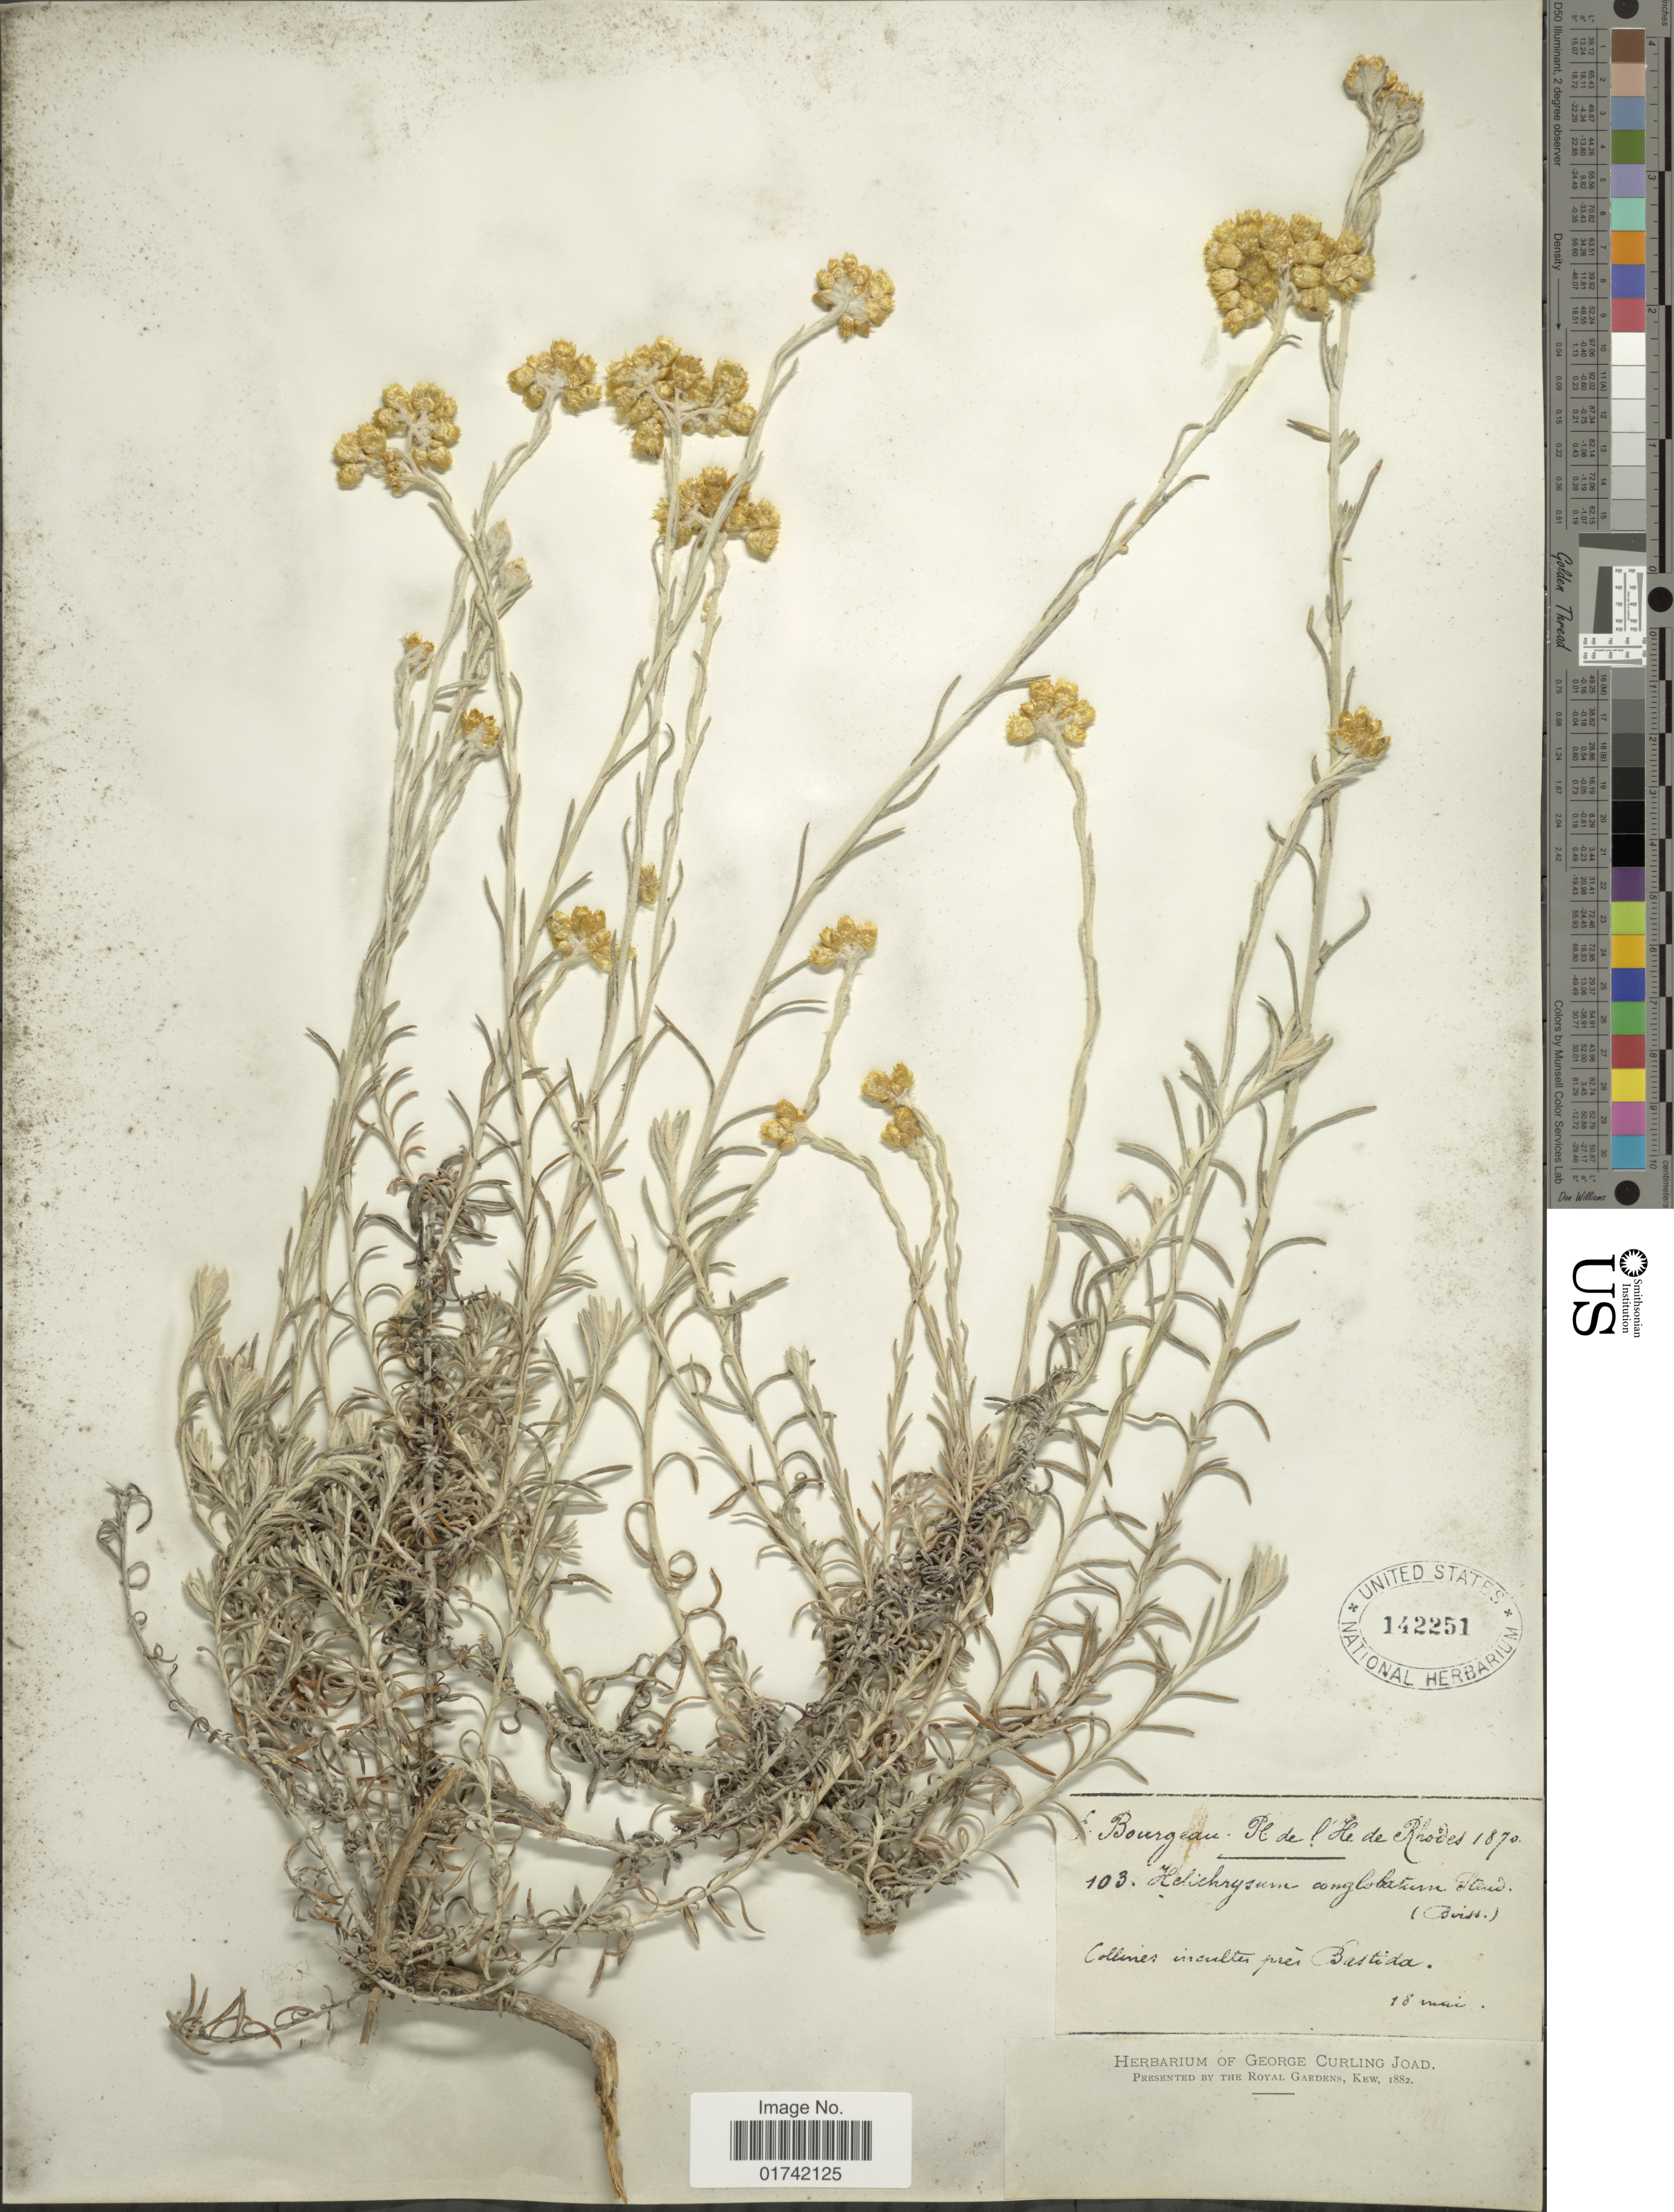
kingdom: Plantae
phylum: Tracheophyta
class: Magnoliopsida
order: Asterales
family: Asteraceae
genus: Helichrysum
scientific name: Helichrysum conglobatum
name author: Steud.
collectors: ex herb. George Curling Joad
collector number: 103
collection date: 1870-05-18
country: Greece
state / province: South Aegean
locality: De la de Rhodes, Collines incultes pres Bastida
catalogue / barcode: US 142251